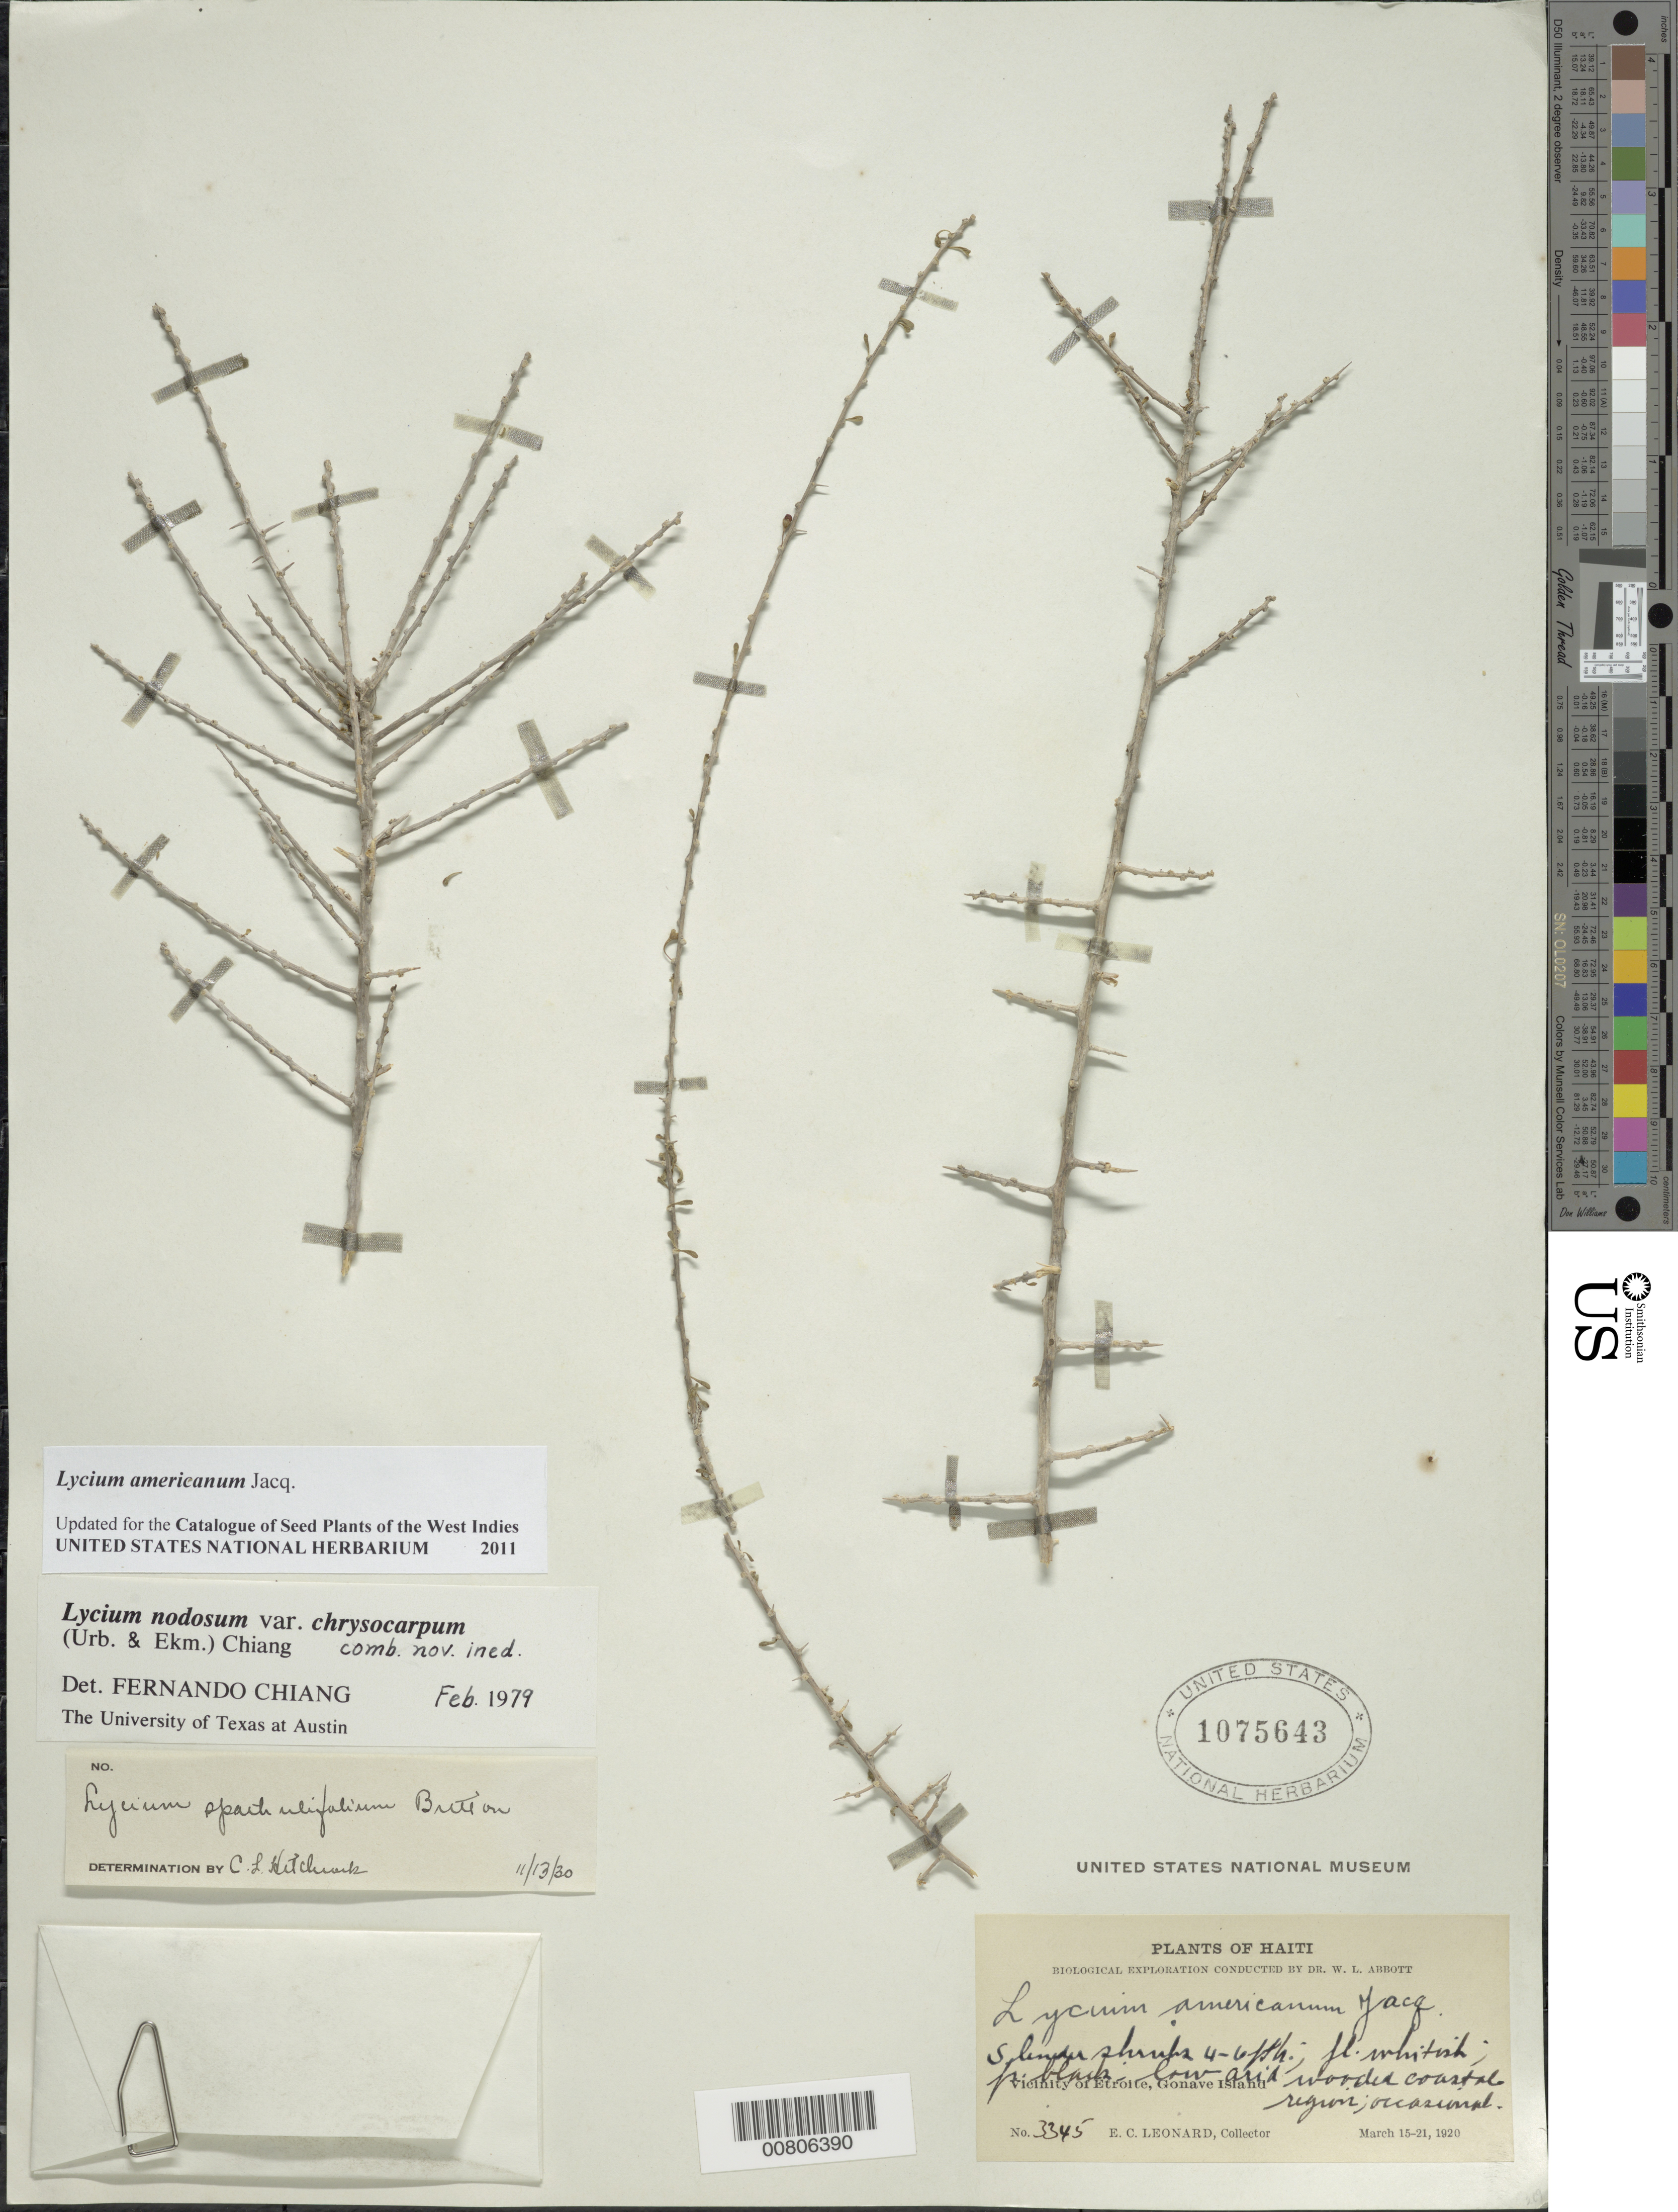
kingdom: Plantae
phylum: Tracheophyta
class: Magnoliopsida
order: Solanales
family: Solanaceae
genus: Lycium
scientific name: Lycium americanum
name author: Jacq.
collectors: E. C. Leonard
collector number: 3345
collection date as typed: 15 Mar 1920 to 21 Mar 1920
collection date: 1920-03-15/1920-03-21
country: Haiti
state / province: Ouest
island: Île de la Gonâve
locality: Vicinity of Étroite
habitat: Low arid wooded coastal region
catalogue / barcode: US 1075643